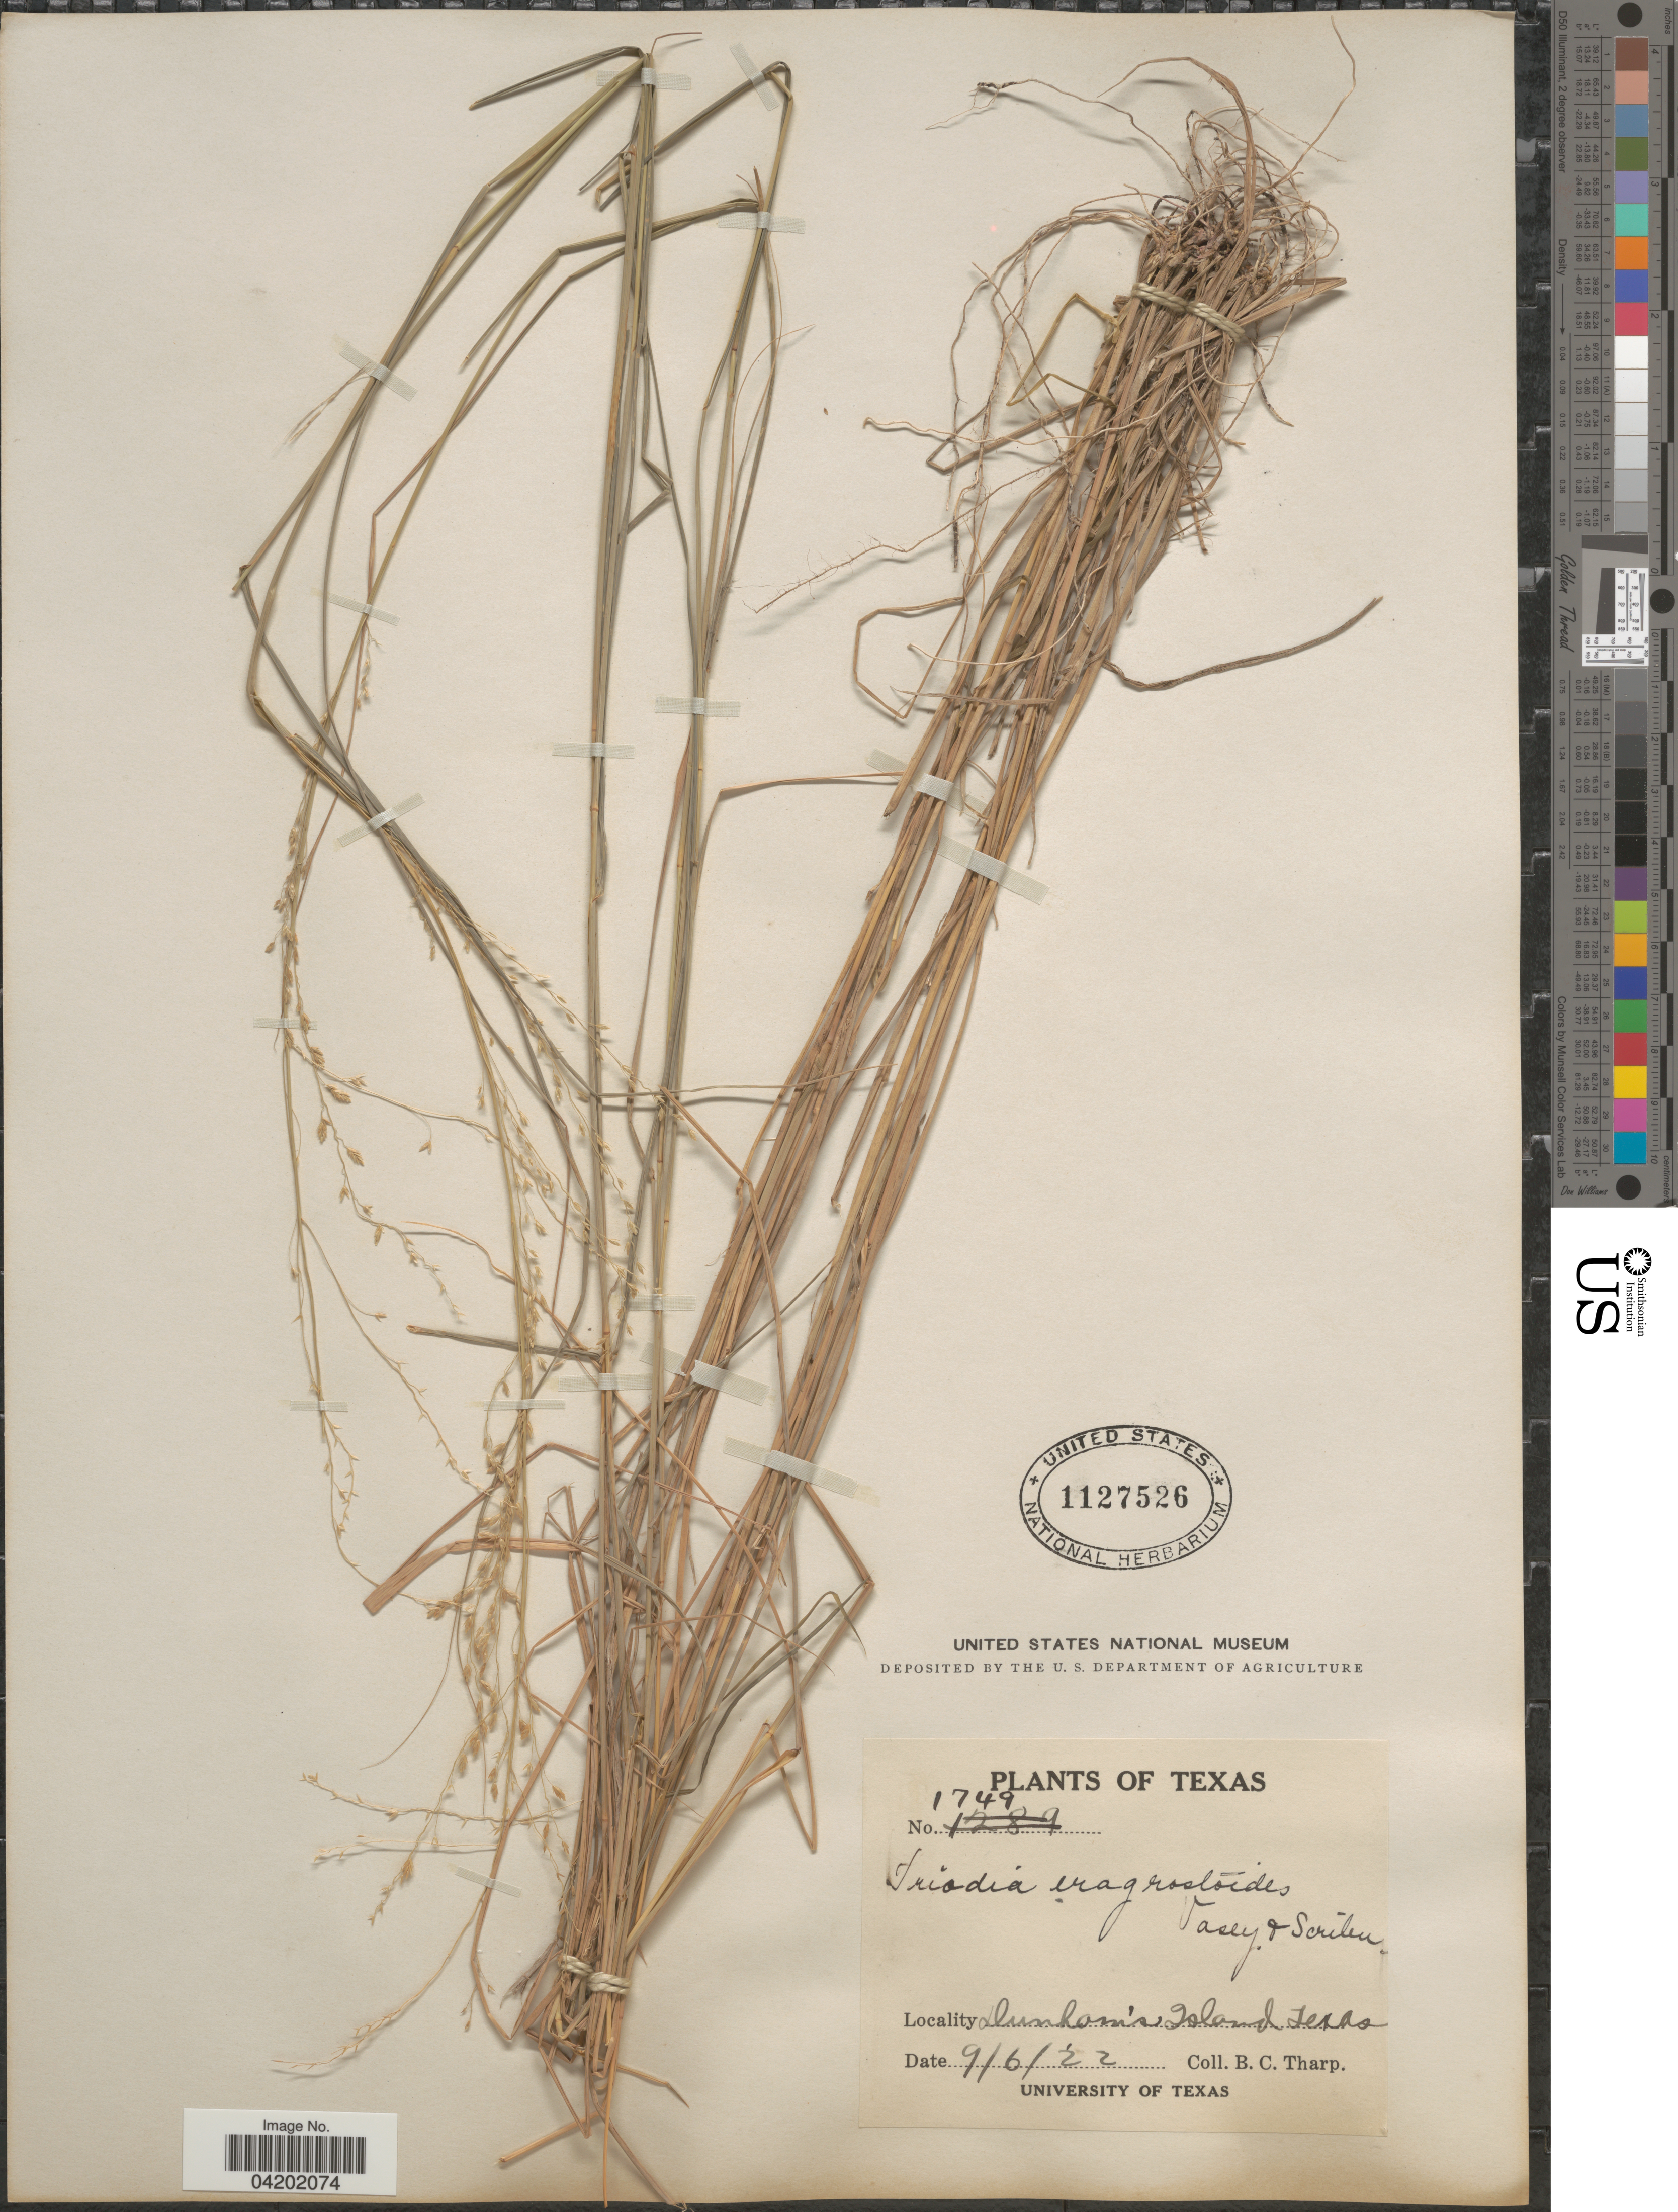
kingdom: Plantae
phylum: Tracheophyta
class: Liliopsida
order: Poales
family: Poaceae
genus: Triplasiella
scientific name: Triplasiella eragrostoides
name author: (Vasey & Scribn.) P.M. Peterson & Romasch.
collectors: B. C. Tharp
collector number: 1749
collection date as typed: Transcribed d/m/y: 6/9/22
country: United States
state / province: Texas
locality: Dunham's Island.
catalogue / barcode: US 1127526